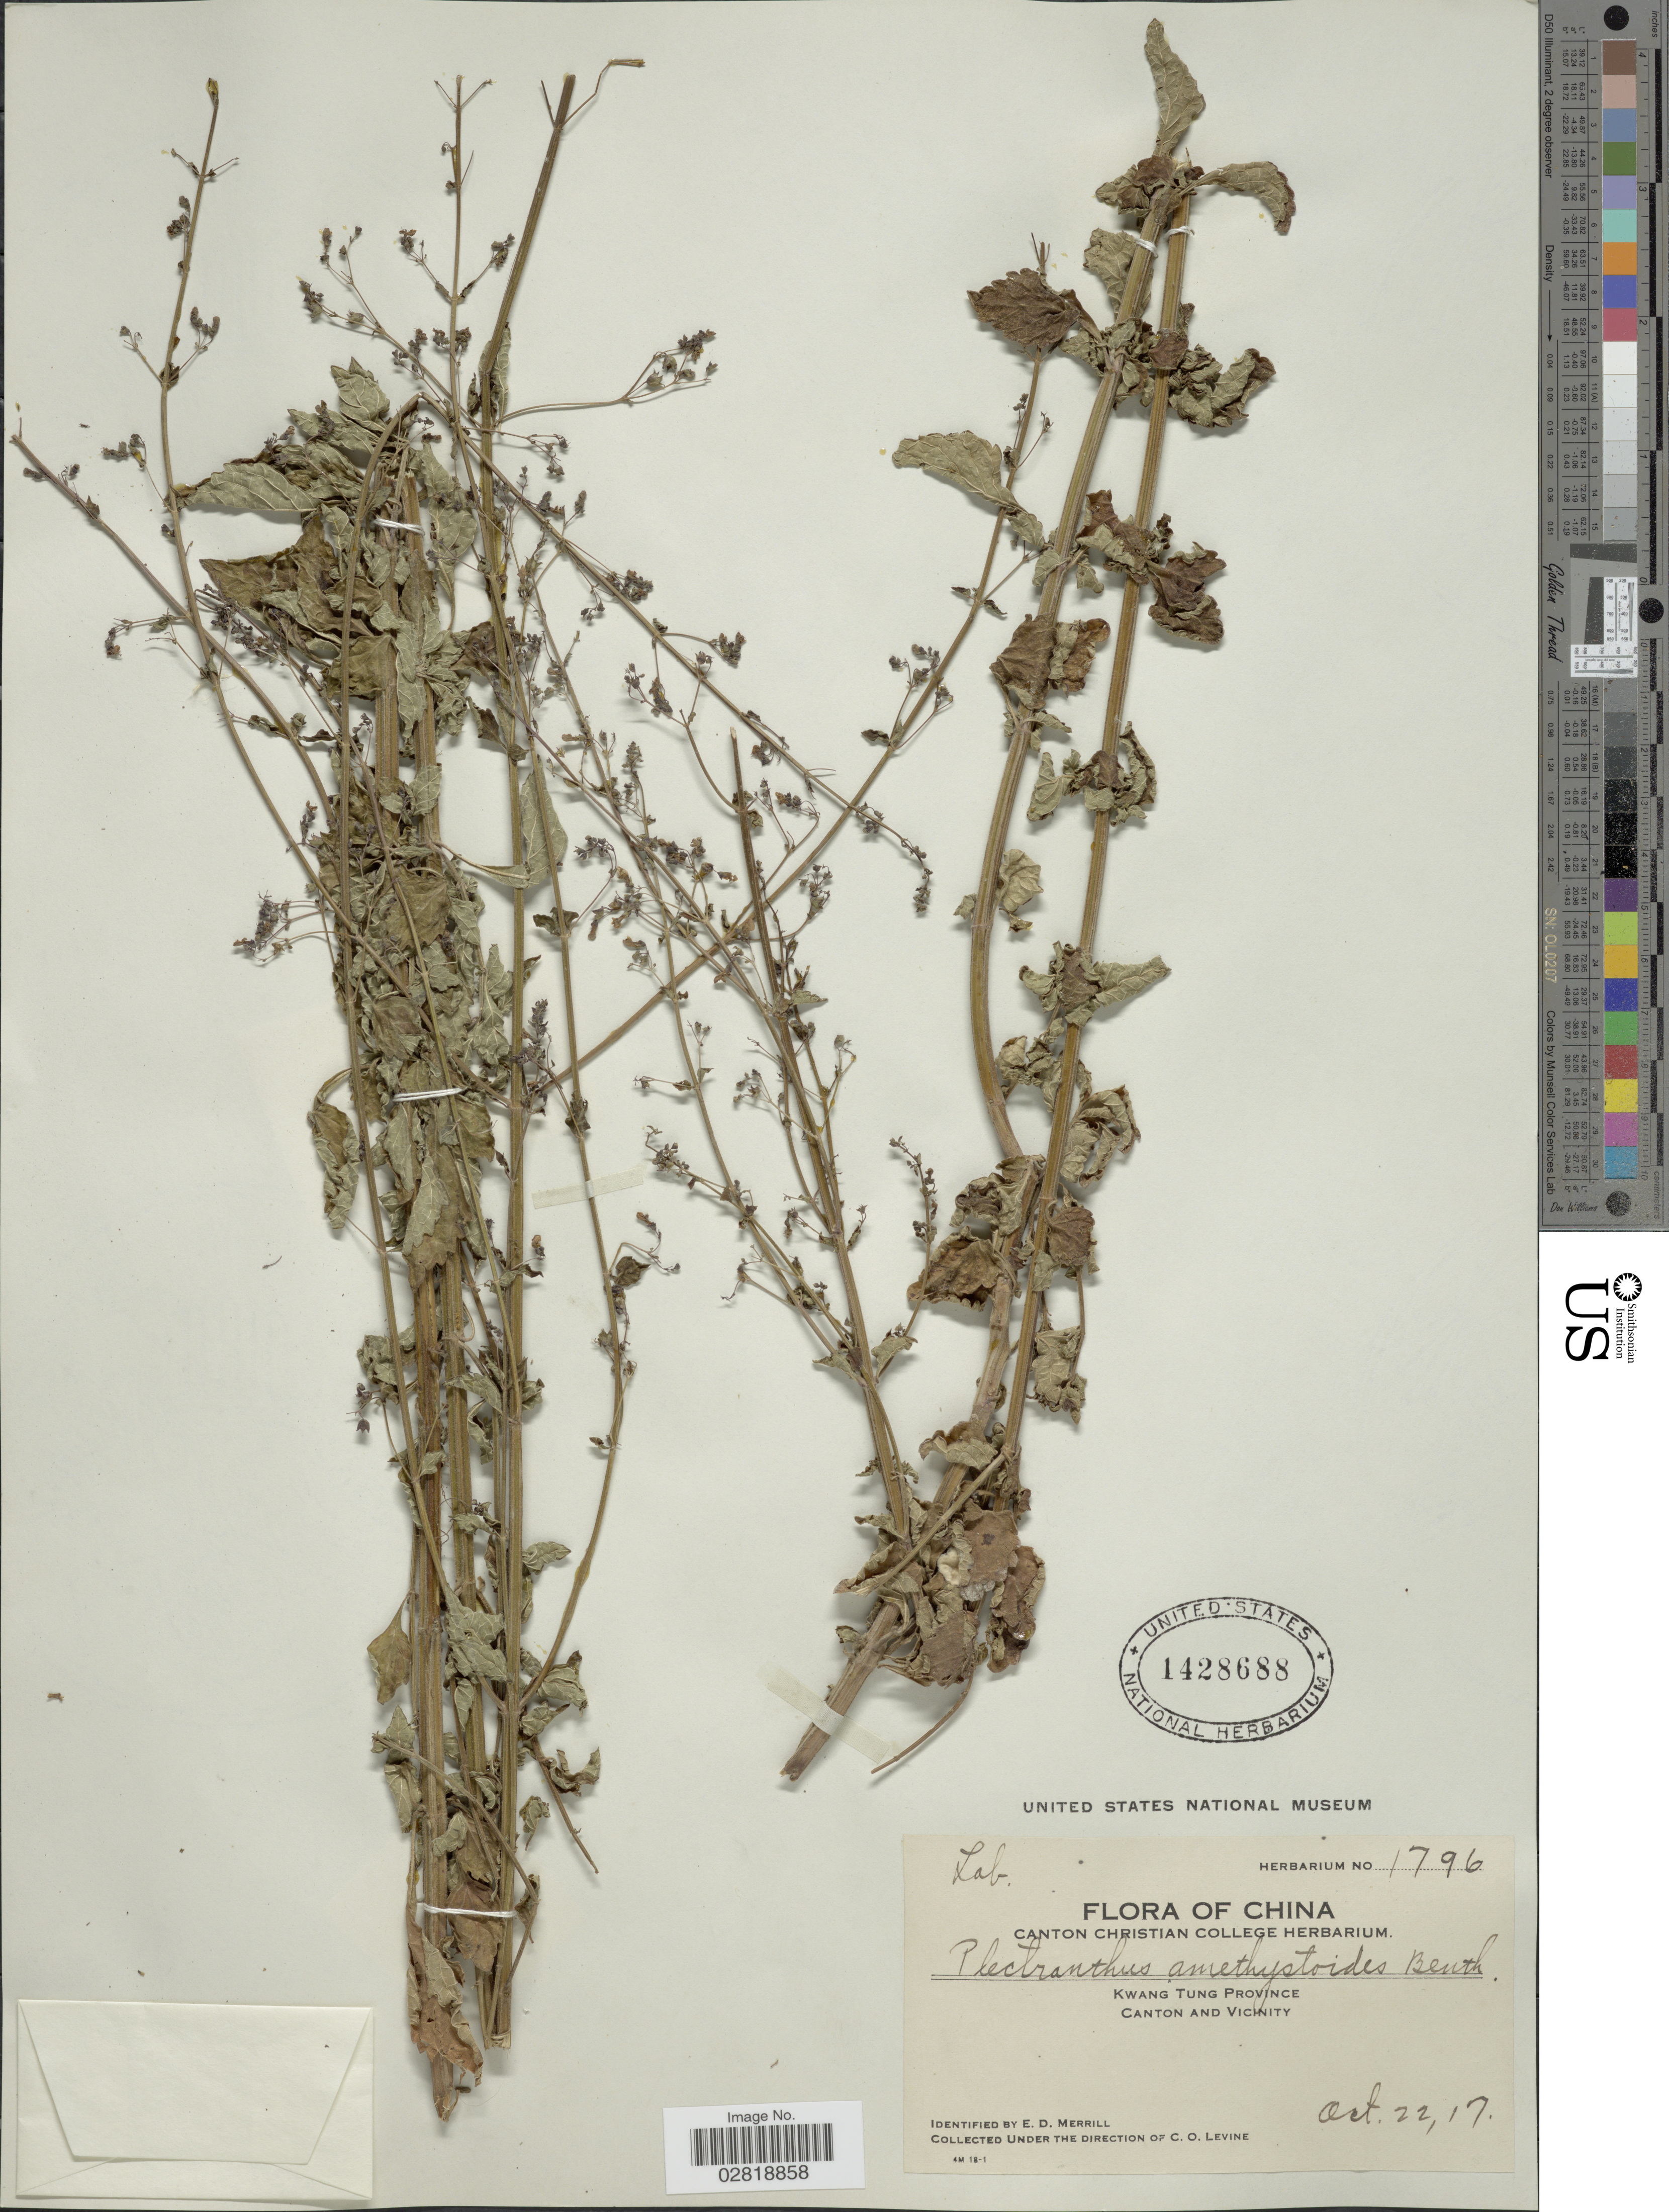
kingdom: Plantae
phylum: Tracheophyta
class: Magnoliopsida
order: Lamiales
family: Lamiaceae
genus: Isodon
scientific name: Isodon amethystoides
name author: (Benth.) H. Hara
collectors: C. O. Levine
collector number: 1796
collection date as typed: Transcribed d/m/y: 22/10/17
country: China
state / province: Guangdong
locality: Kwang Tung Province. Canton and vicinity.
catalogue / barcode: US 1428688